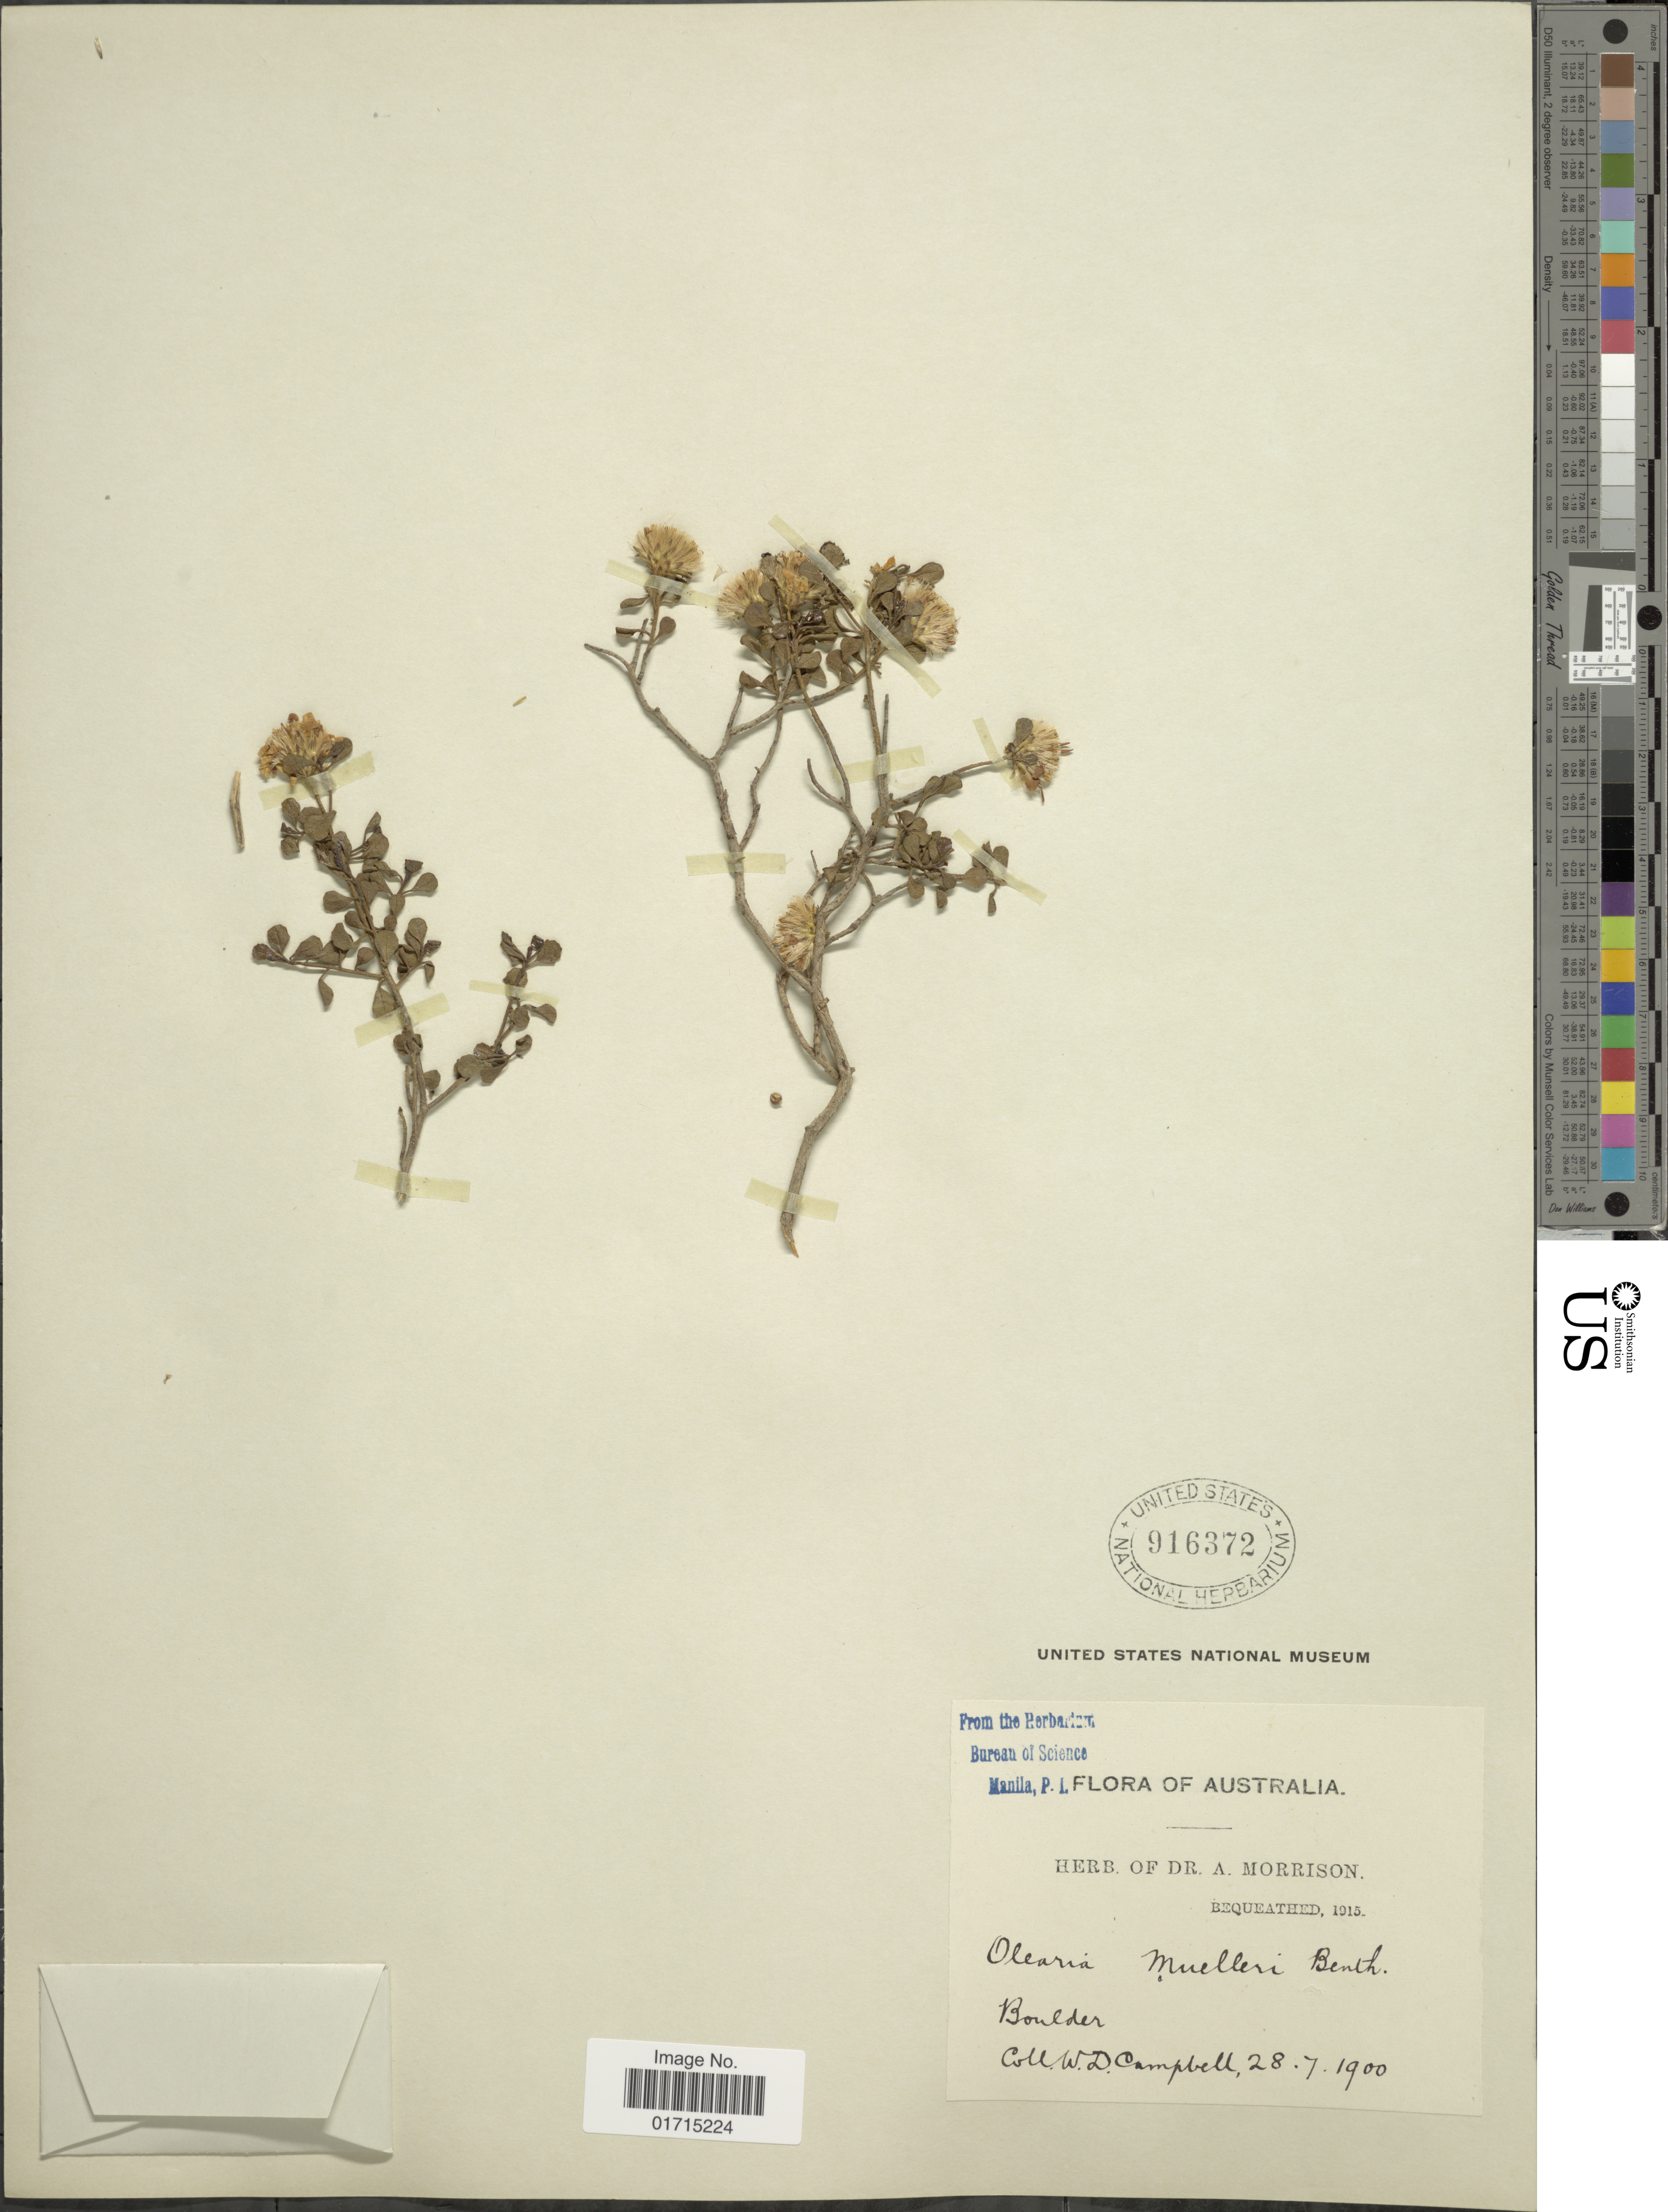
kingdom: Plantae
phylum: Tracheophyta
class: Magnoliopsida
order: Asterales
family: Asteraceae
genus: Olearia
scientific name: Olearia muelleri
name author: (Sond.) Benth.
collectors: W. D. Campbell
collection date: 1900-07-28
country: Australia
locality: Boulder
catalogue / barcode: US 916372